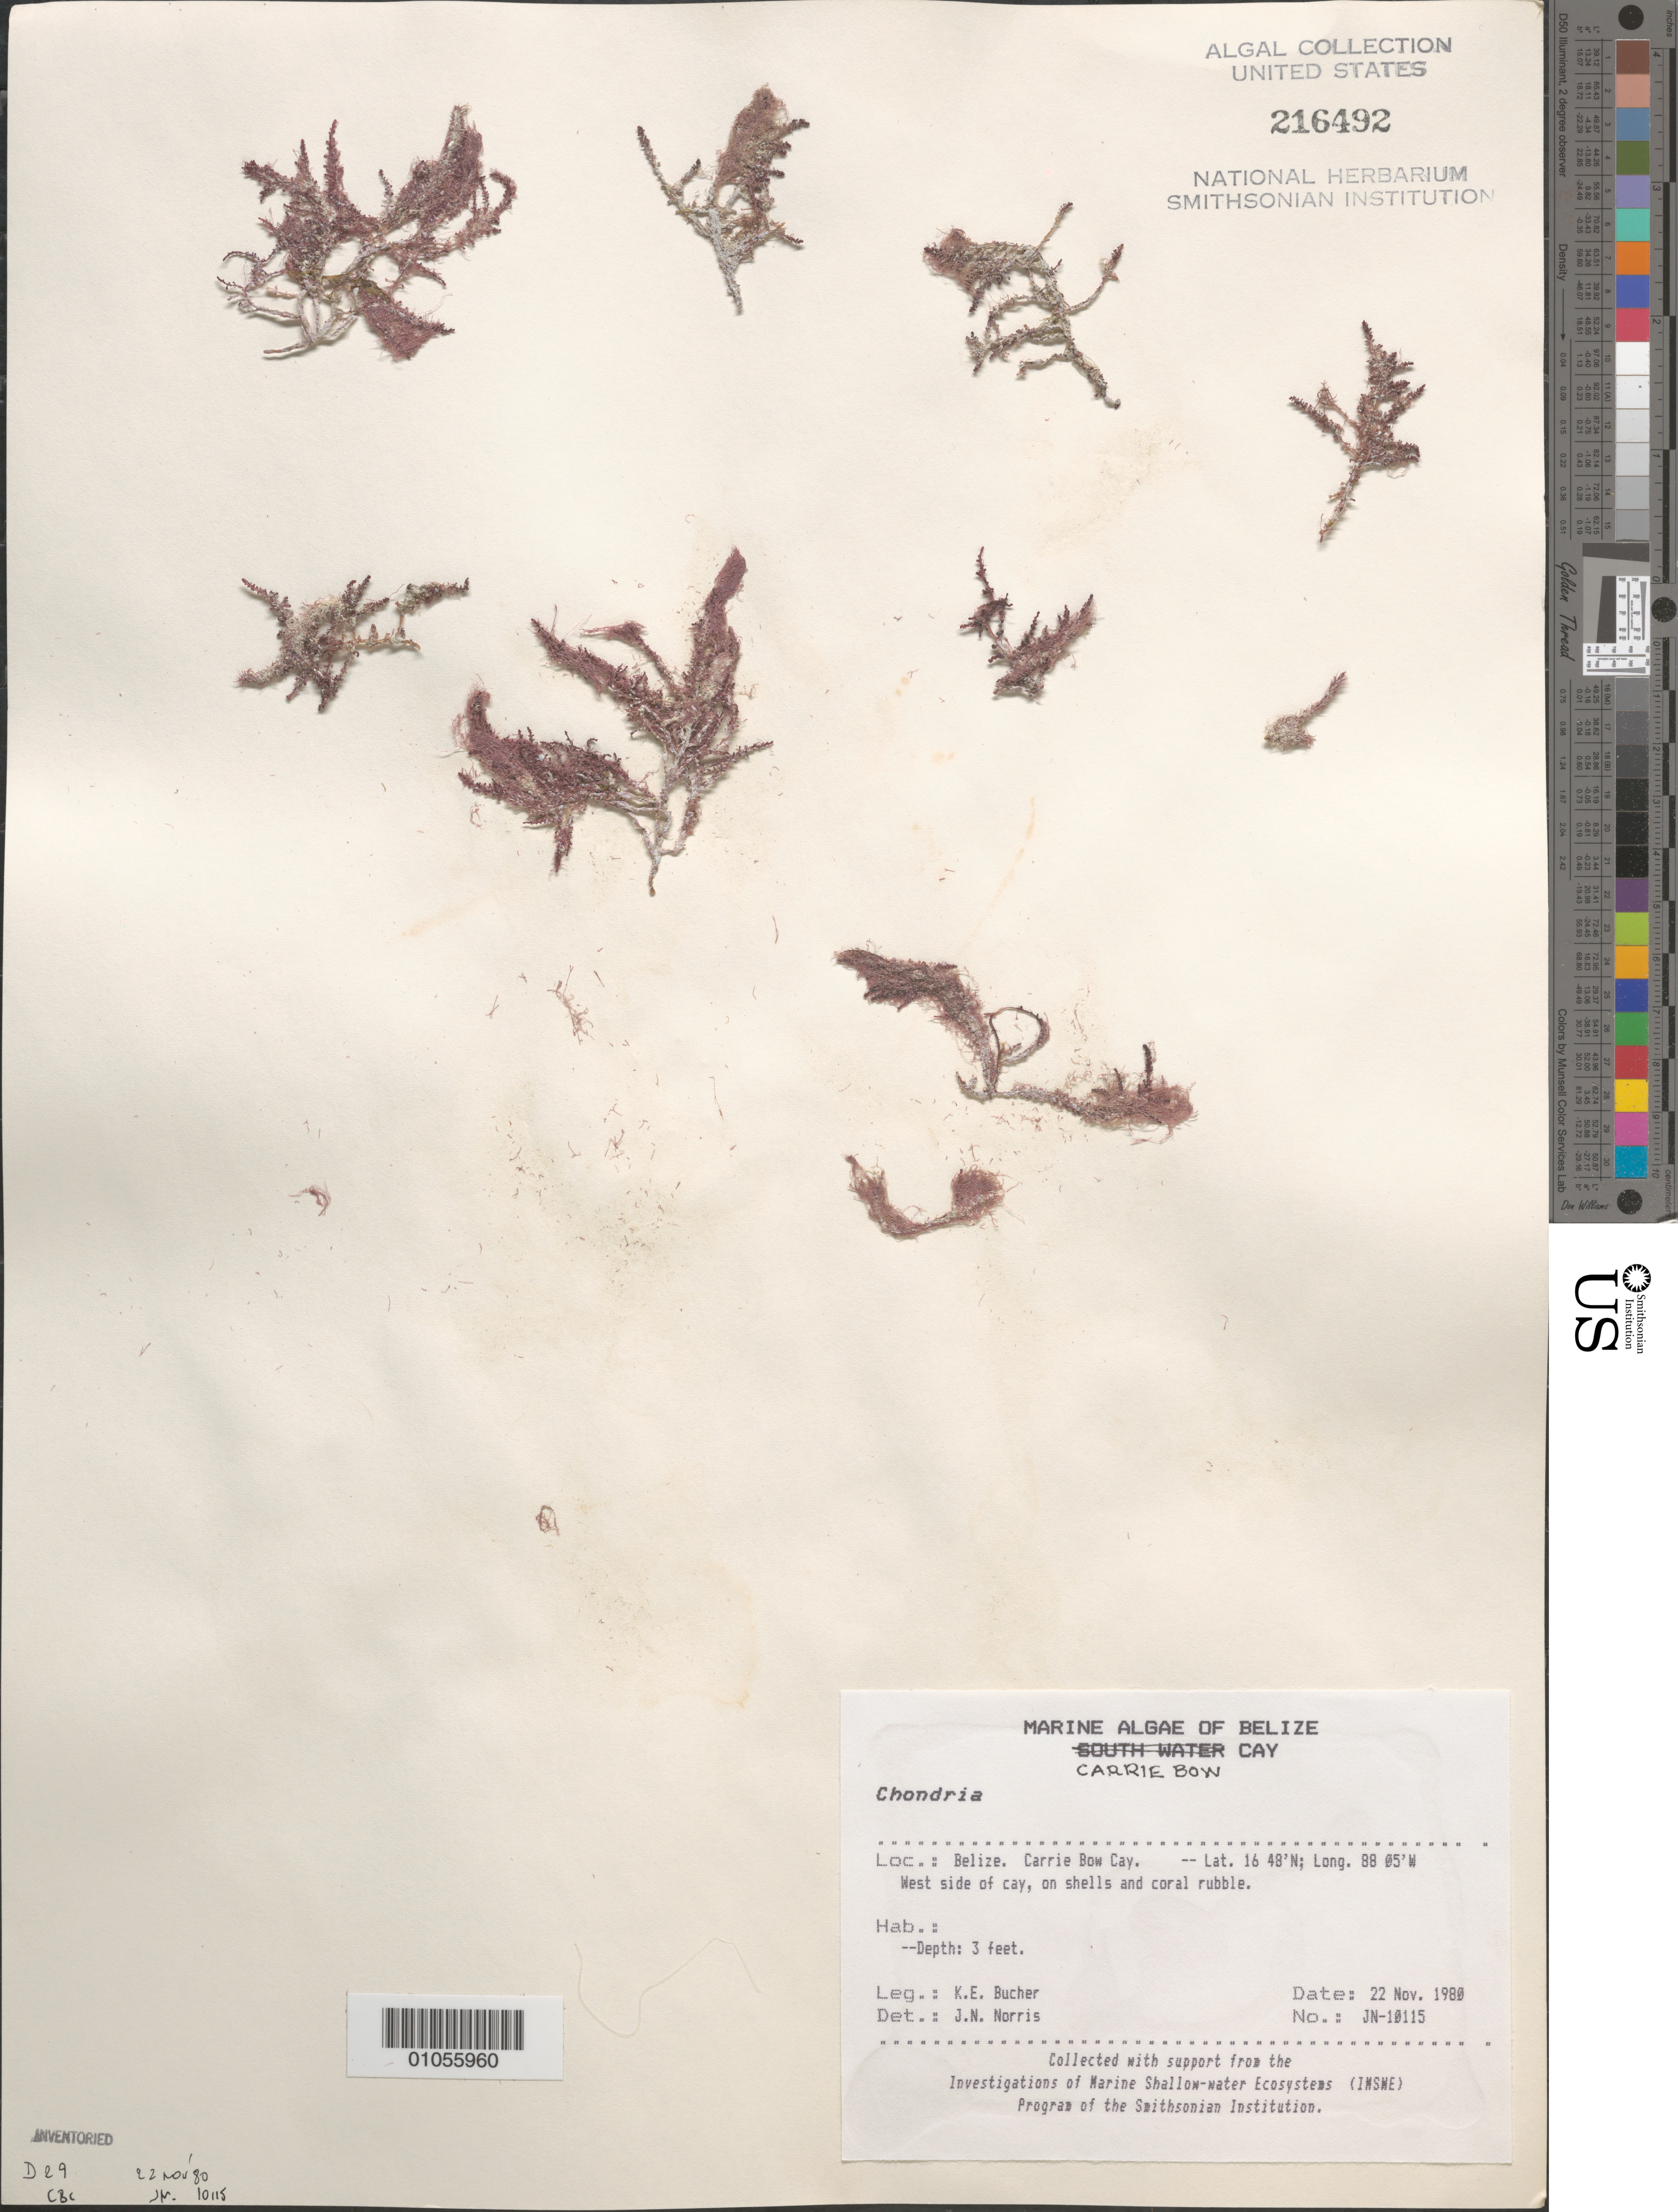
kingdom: Plantae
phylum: Rhodophyta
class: Florideophyceae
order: Ceramiales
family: Rhodomelaceae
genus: Chondria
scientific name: Chondria sp.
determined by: Norris, James N.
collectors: K. E. Bucher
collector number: JN-10115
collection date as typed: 22 Nov 1980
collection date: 1980-11-22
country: Belize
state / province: Stann Creek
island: Carrie Bow Cay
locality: West side of cay, on shells and coral rubble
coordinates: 16 48'N, 88 05'W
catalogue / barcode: US 216492